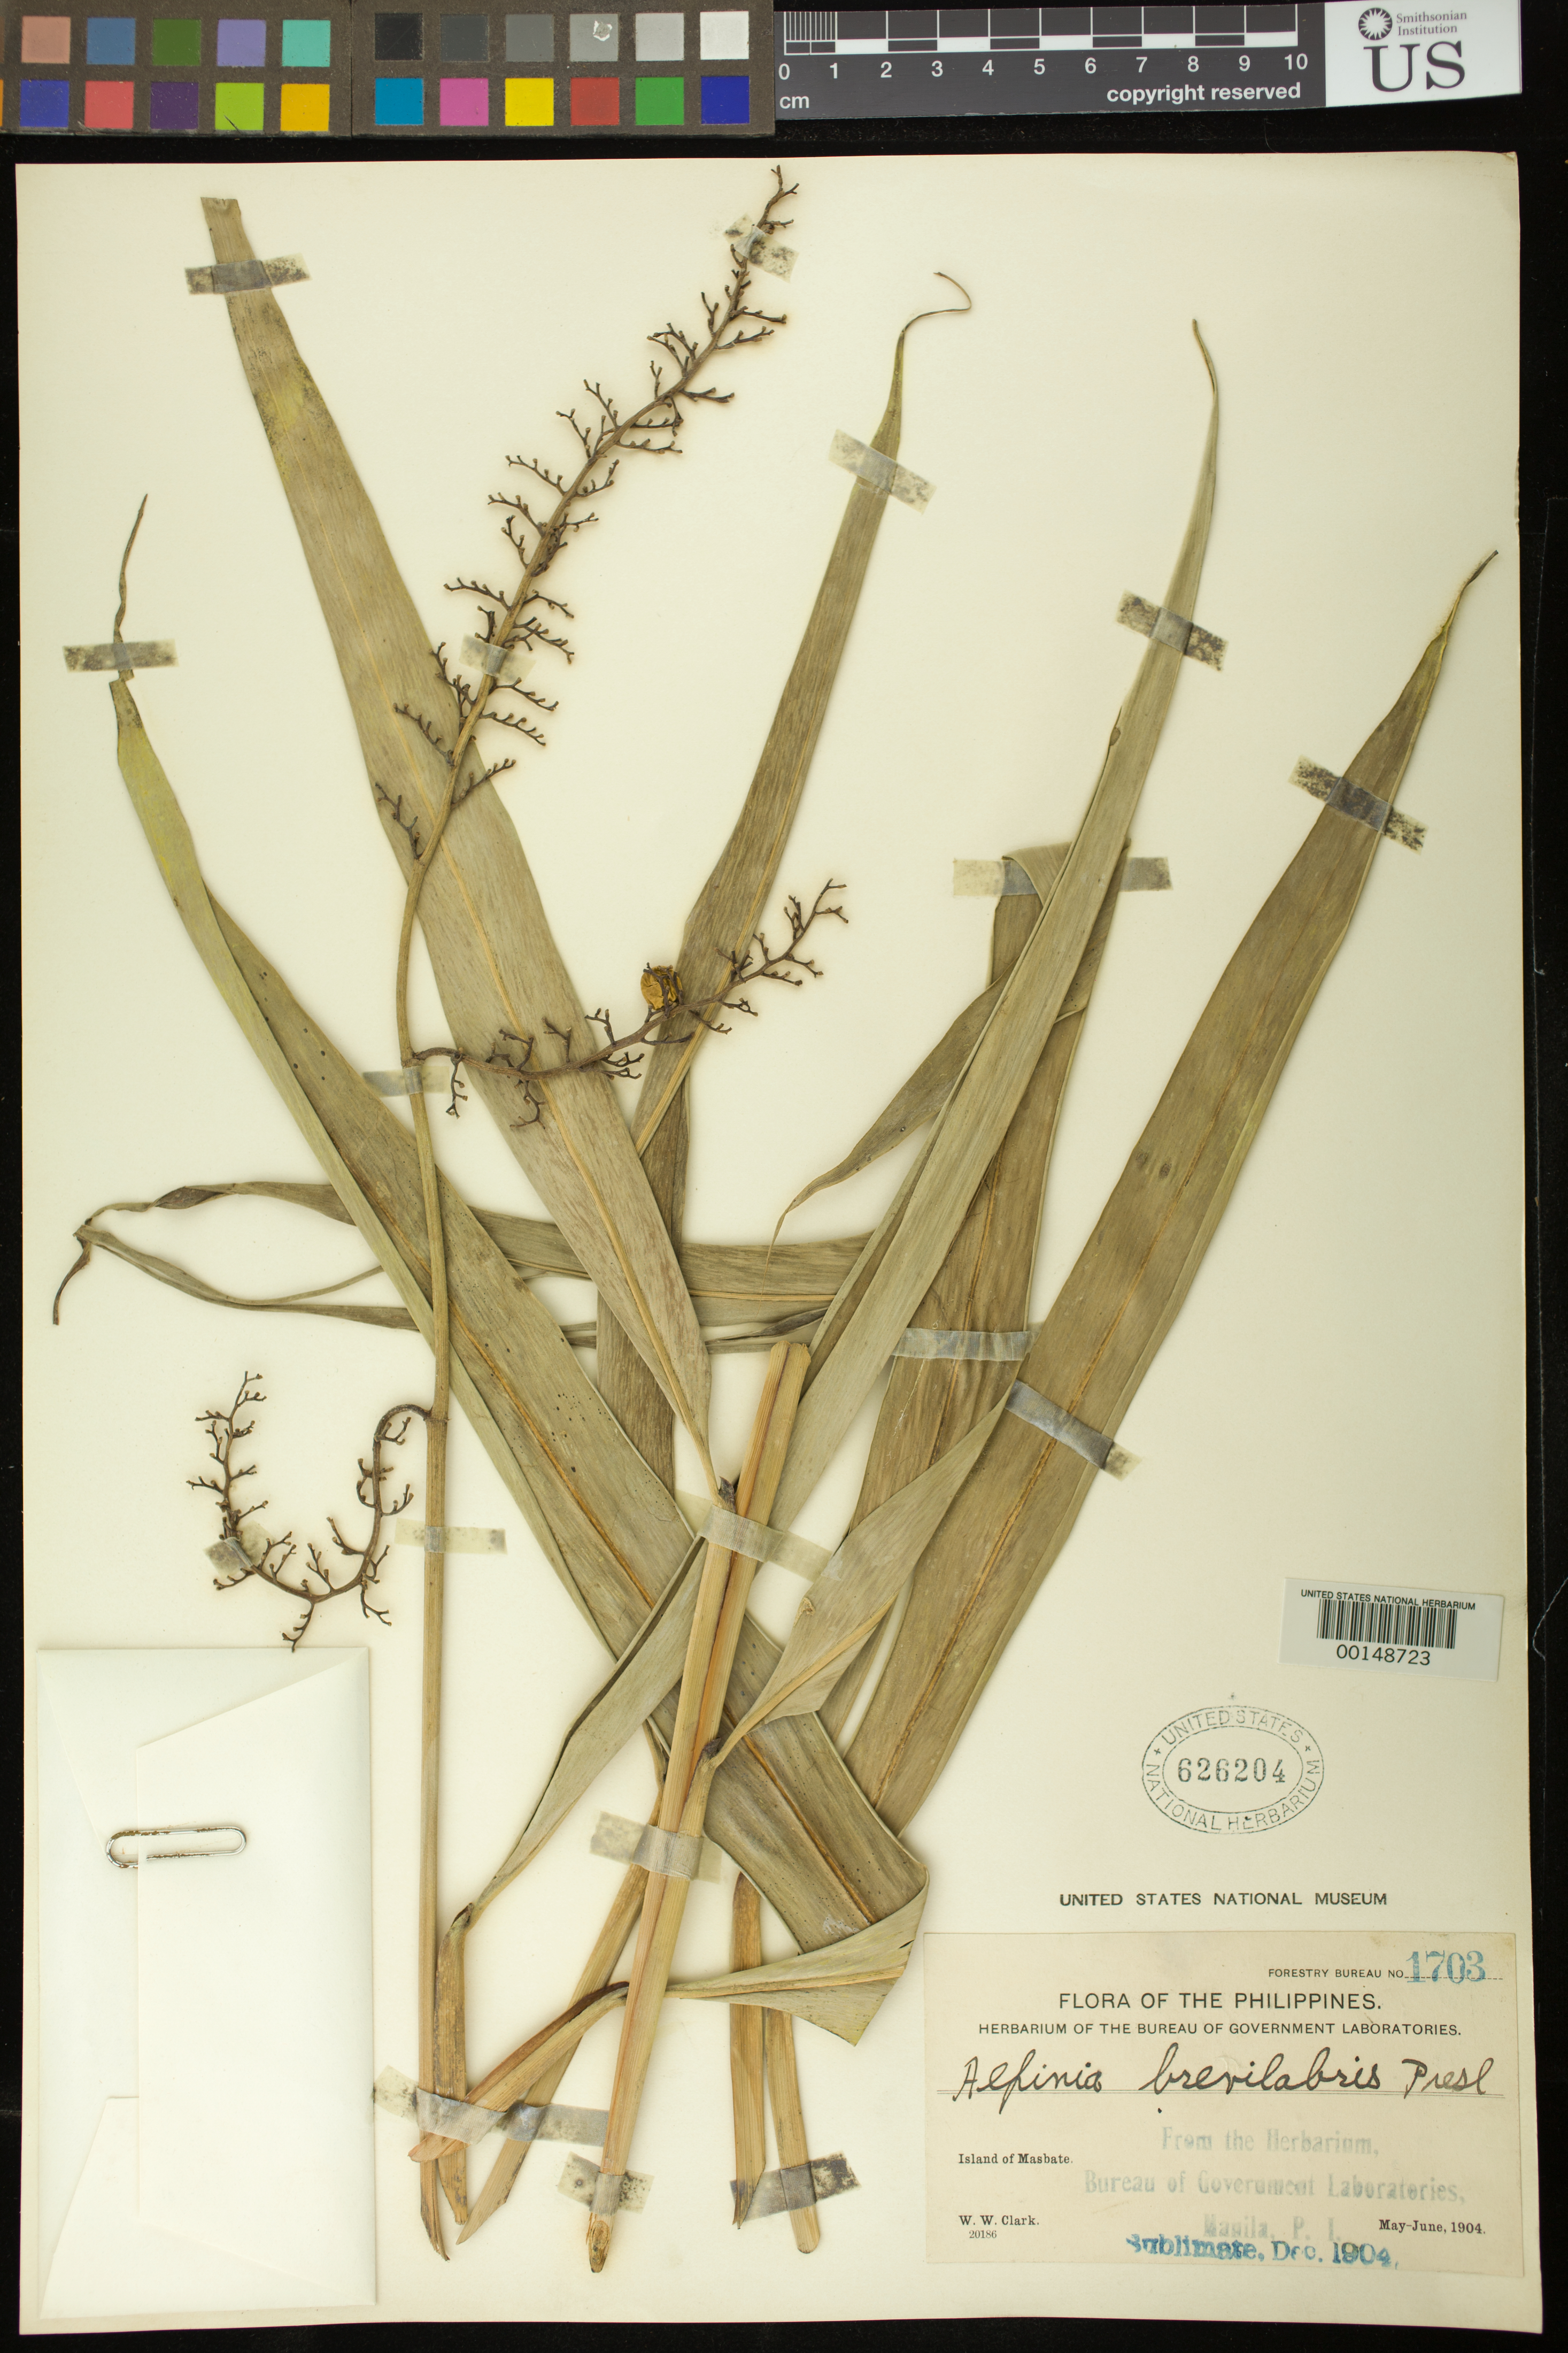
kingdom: Plantae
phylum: Tracheophyta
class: Liliopsida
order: Zingiberales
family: Zingiberaceae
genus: Alpinia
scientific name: Alpinia brevilabris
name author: C. Presl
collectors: W. W. Clark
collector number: For. Bur. 1703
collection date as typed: May 1904 to -- Jun 1904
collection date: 1904-05/1904-06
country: Philippines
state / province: Bicol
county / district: Masbate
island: Masbate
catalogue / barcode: US 626204